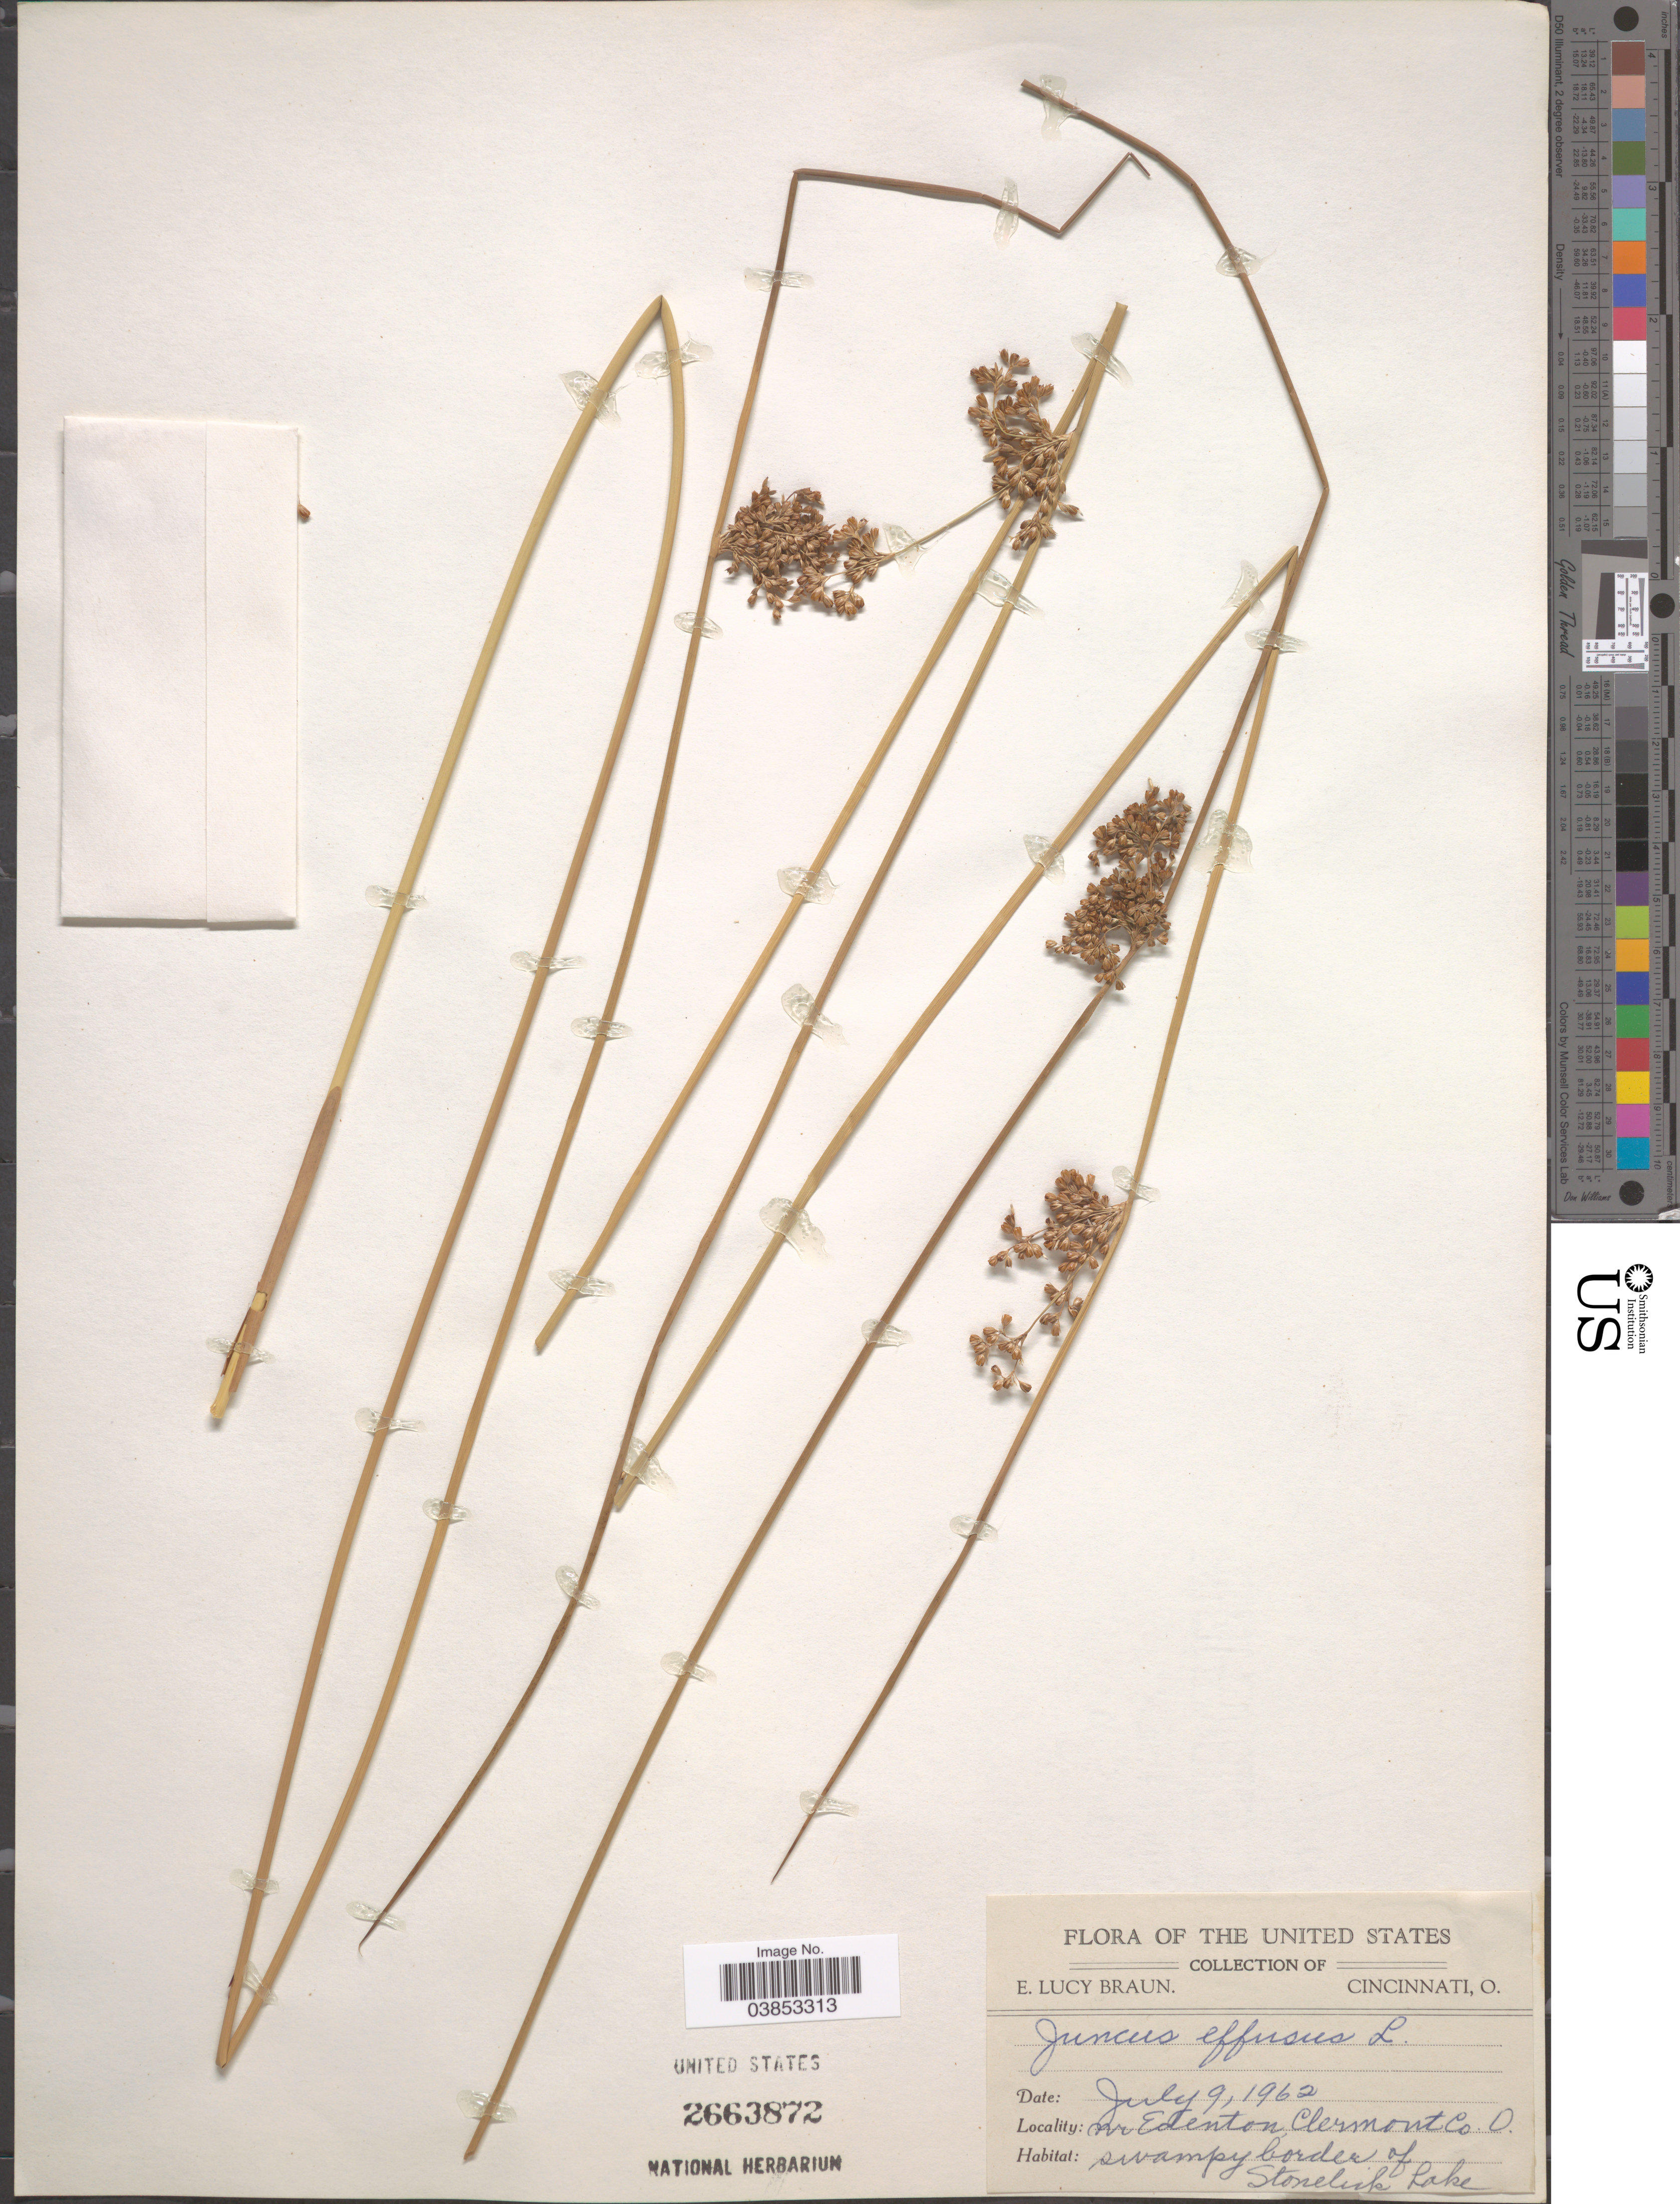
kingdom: Plantae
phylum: Tracheophyta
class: Liliopsida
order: Poales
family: Juncaceae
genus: Juncus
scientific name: Juncus effusus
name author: L.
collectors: E. L. Braun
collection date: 1962-07-09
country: United States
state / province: Ohio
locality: Nr Edenton, Clermont Co. Swampy border of Stonelink Lake.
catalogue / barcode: US 2663872